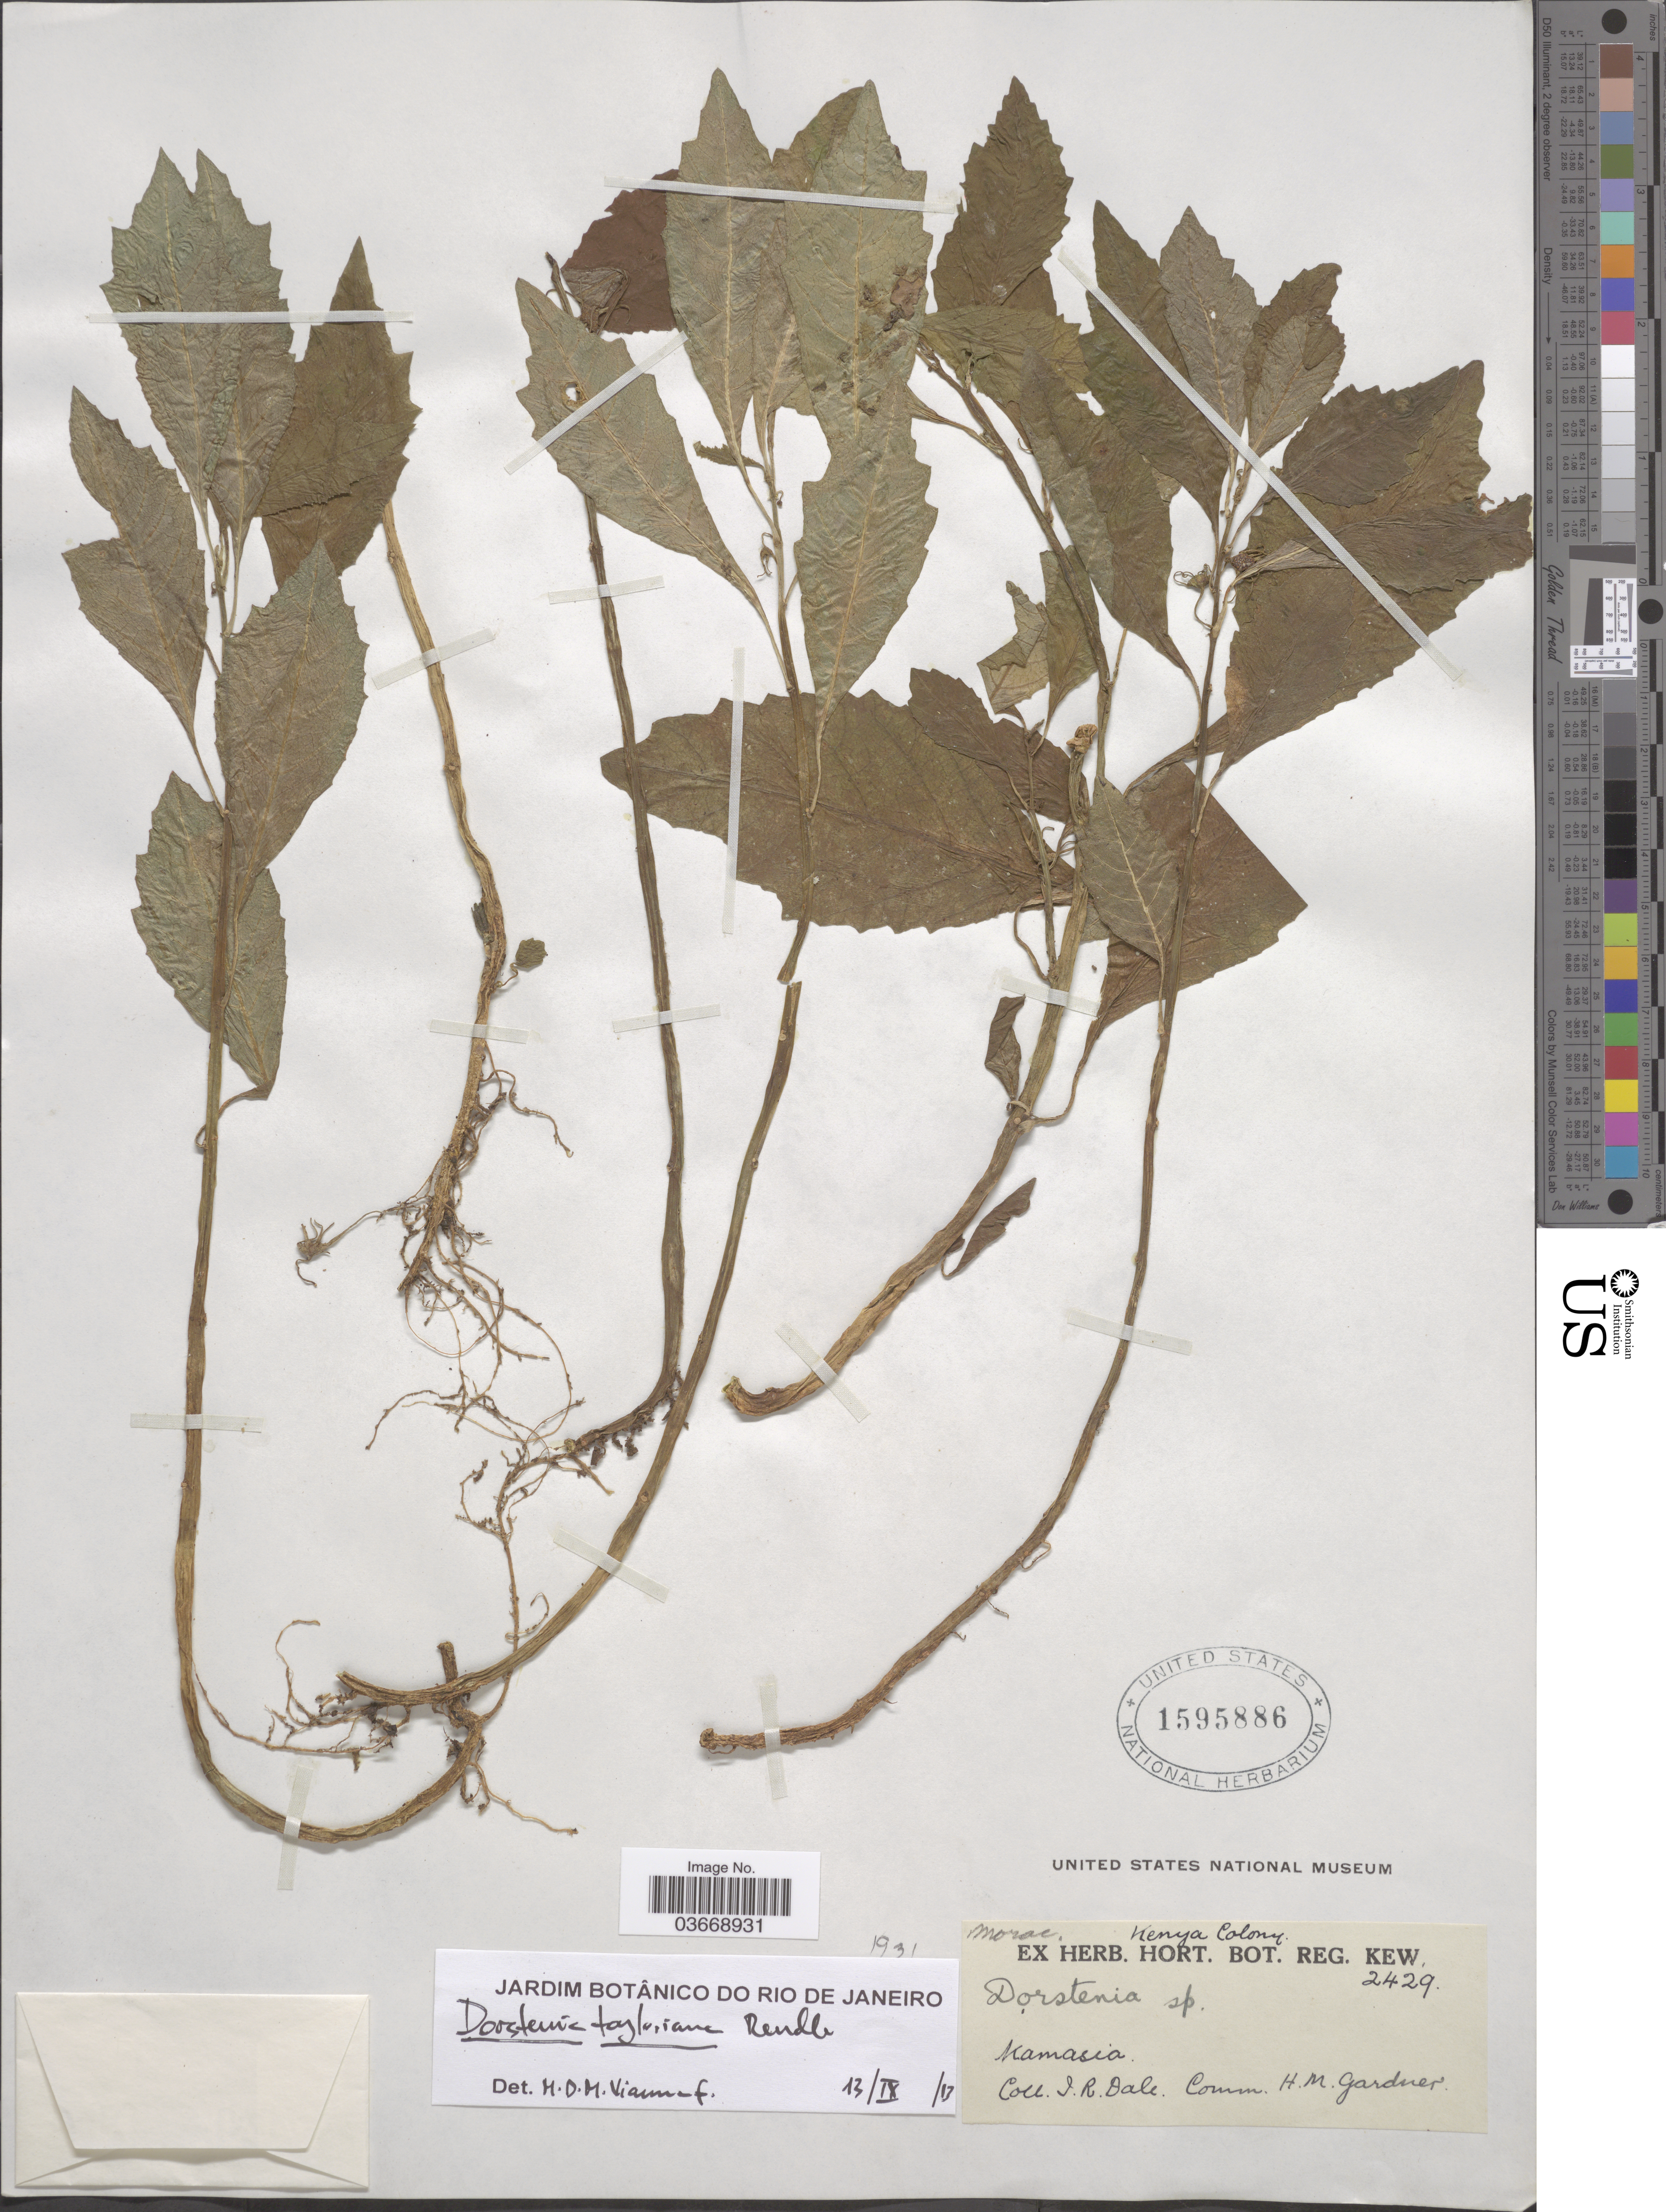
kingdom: Plantae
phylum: Tracheophyta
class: Magnoliopsida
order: Rosales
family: Moraceae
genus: Dorstenia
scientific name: Dorstenia tayloriana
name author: Rendle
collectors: J. Dale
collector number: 2429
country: Kenya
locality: Kenya Colony. Kamasia.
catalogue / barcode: US 1595886